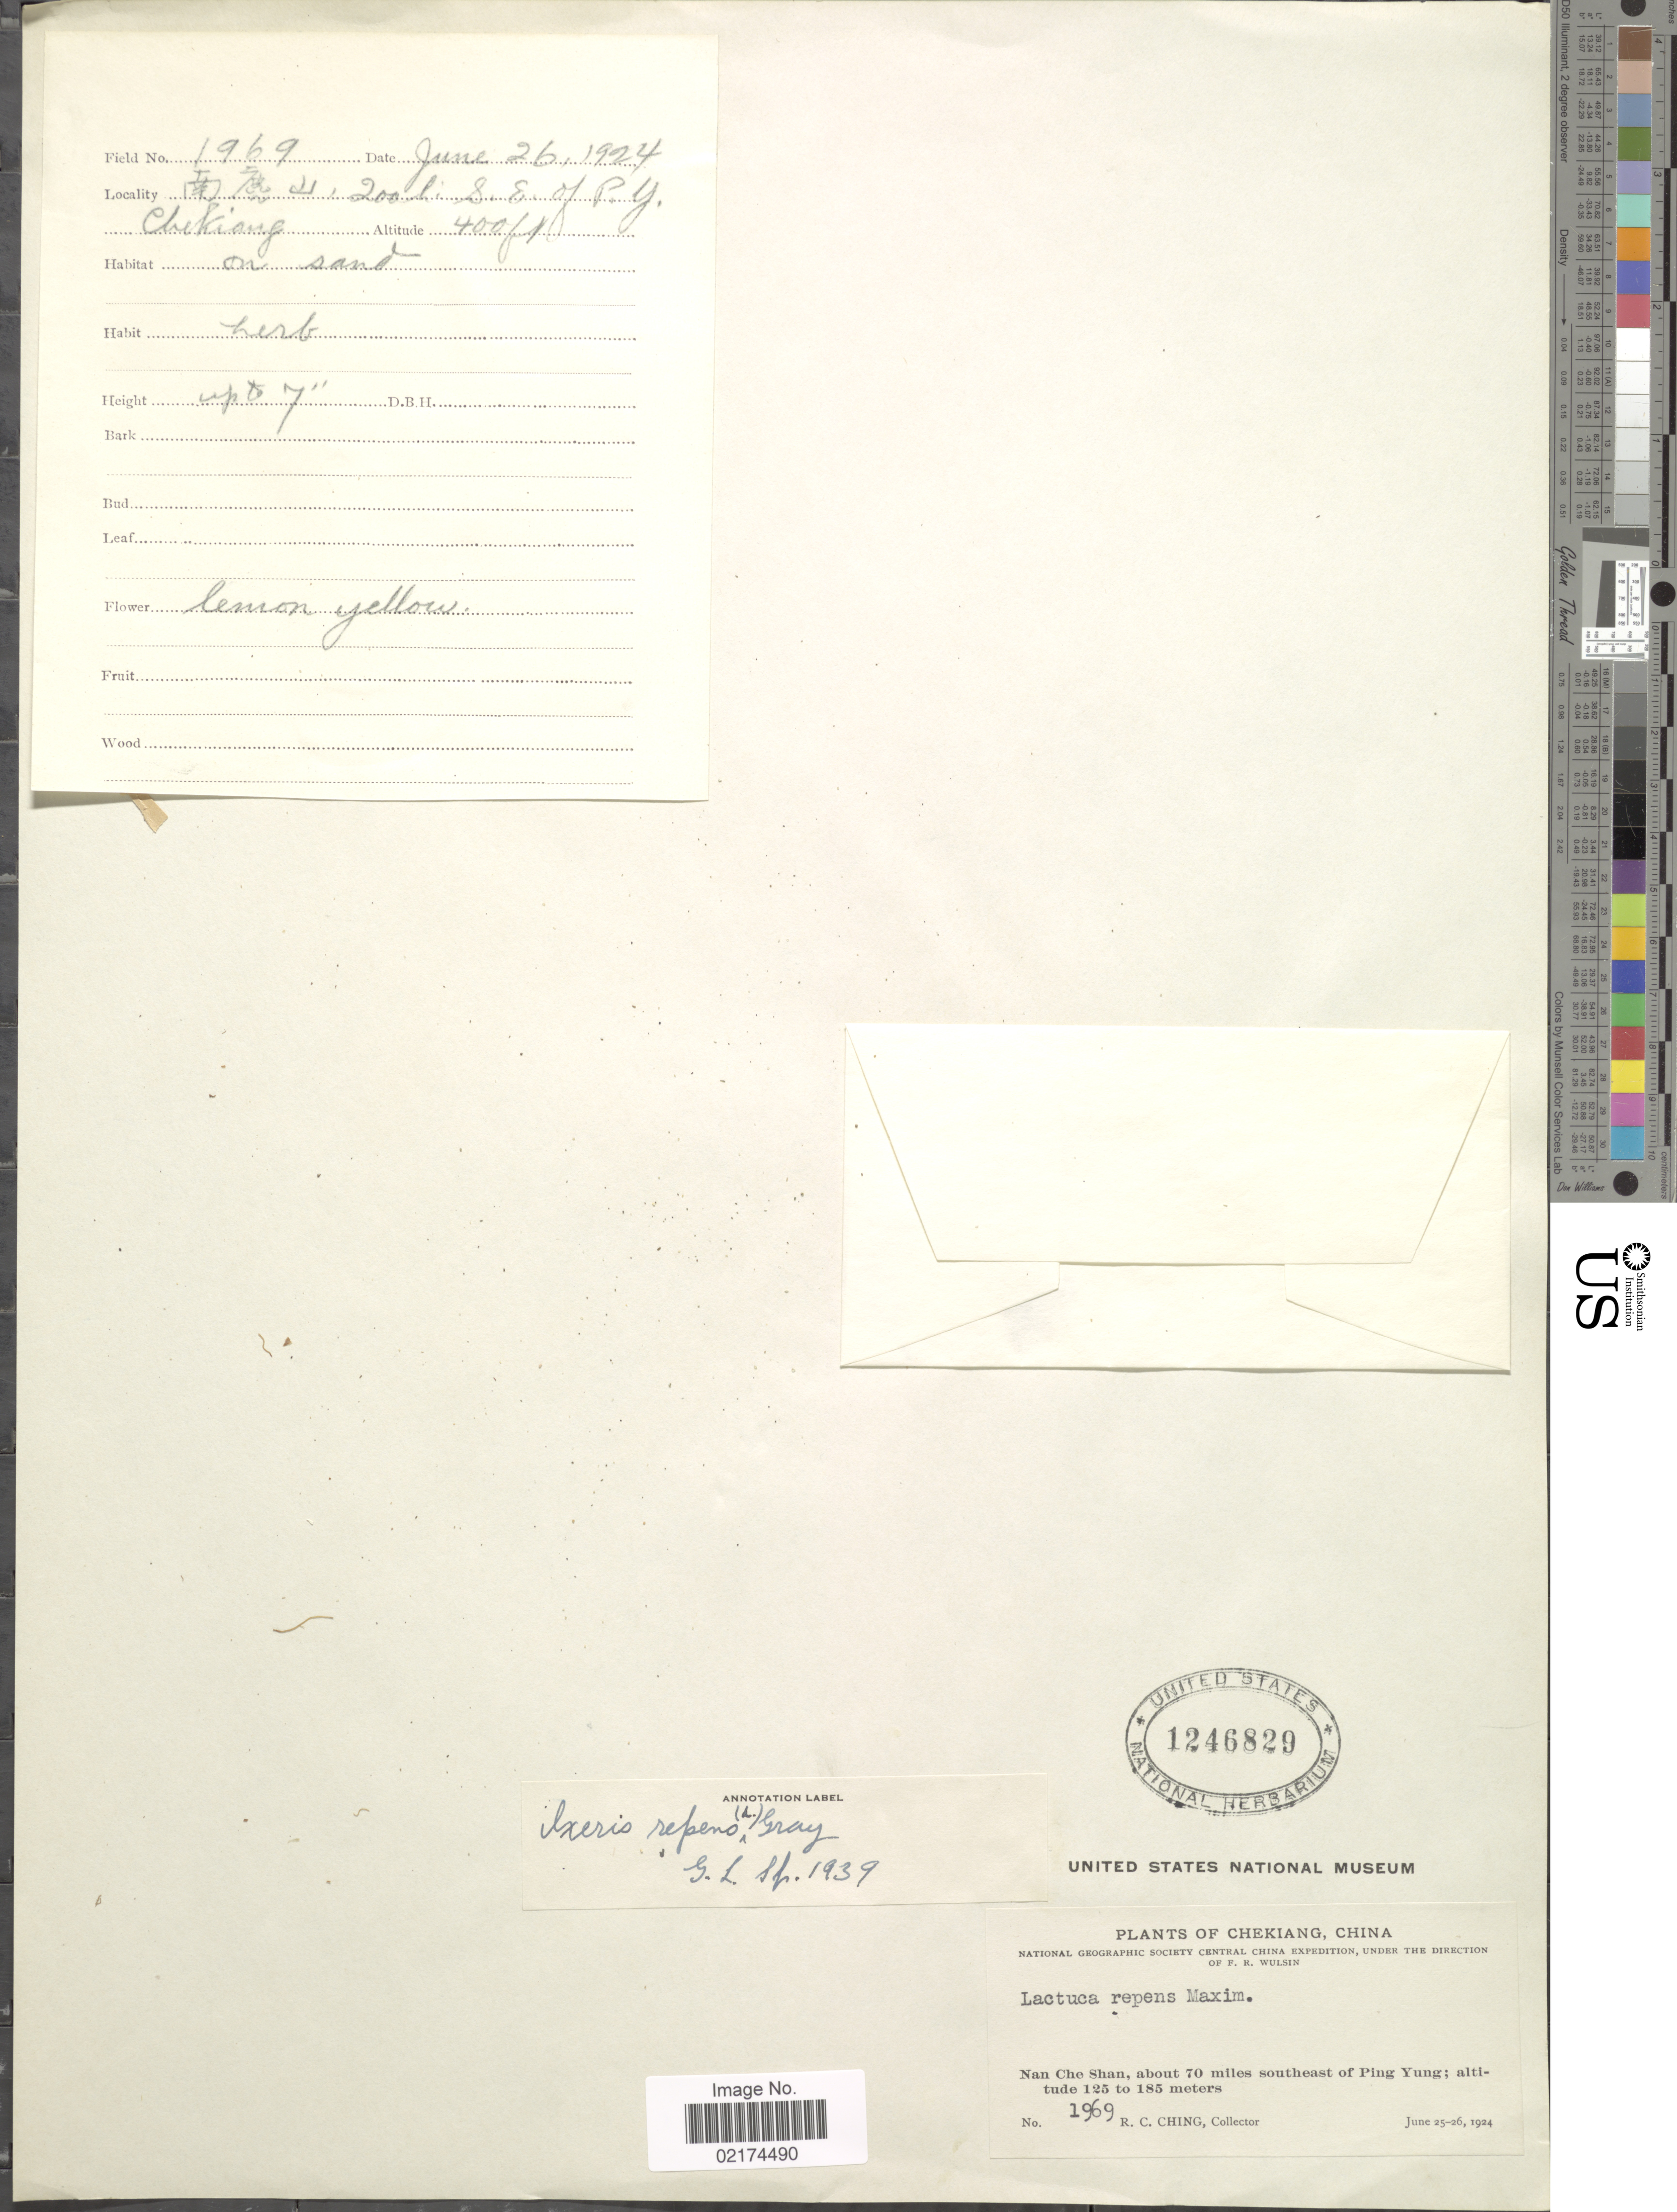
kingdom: Plantae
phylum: Tracheophyta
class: Magnoliopsida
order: Asterales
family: Asteraceae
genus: Ixeris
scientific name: Ixeris repens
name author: (L.) A. Gray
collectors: R. C. Ching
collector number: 1969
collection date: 1924-06-25/1924-06-26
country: China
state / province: Zhejiang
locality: Chekiang, Nan Che Shan, about 70 miles southeast of Ping Yung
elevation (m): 125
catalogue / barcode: US 1246829